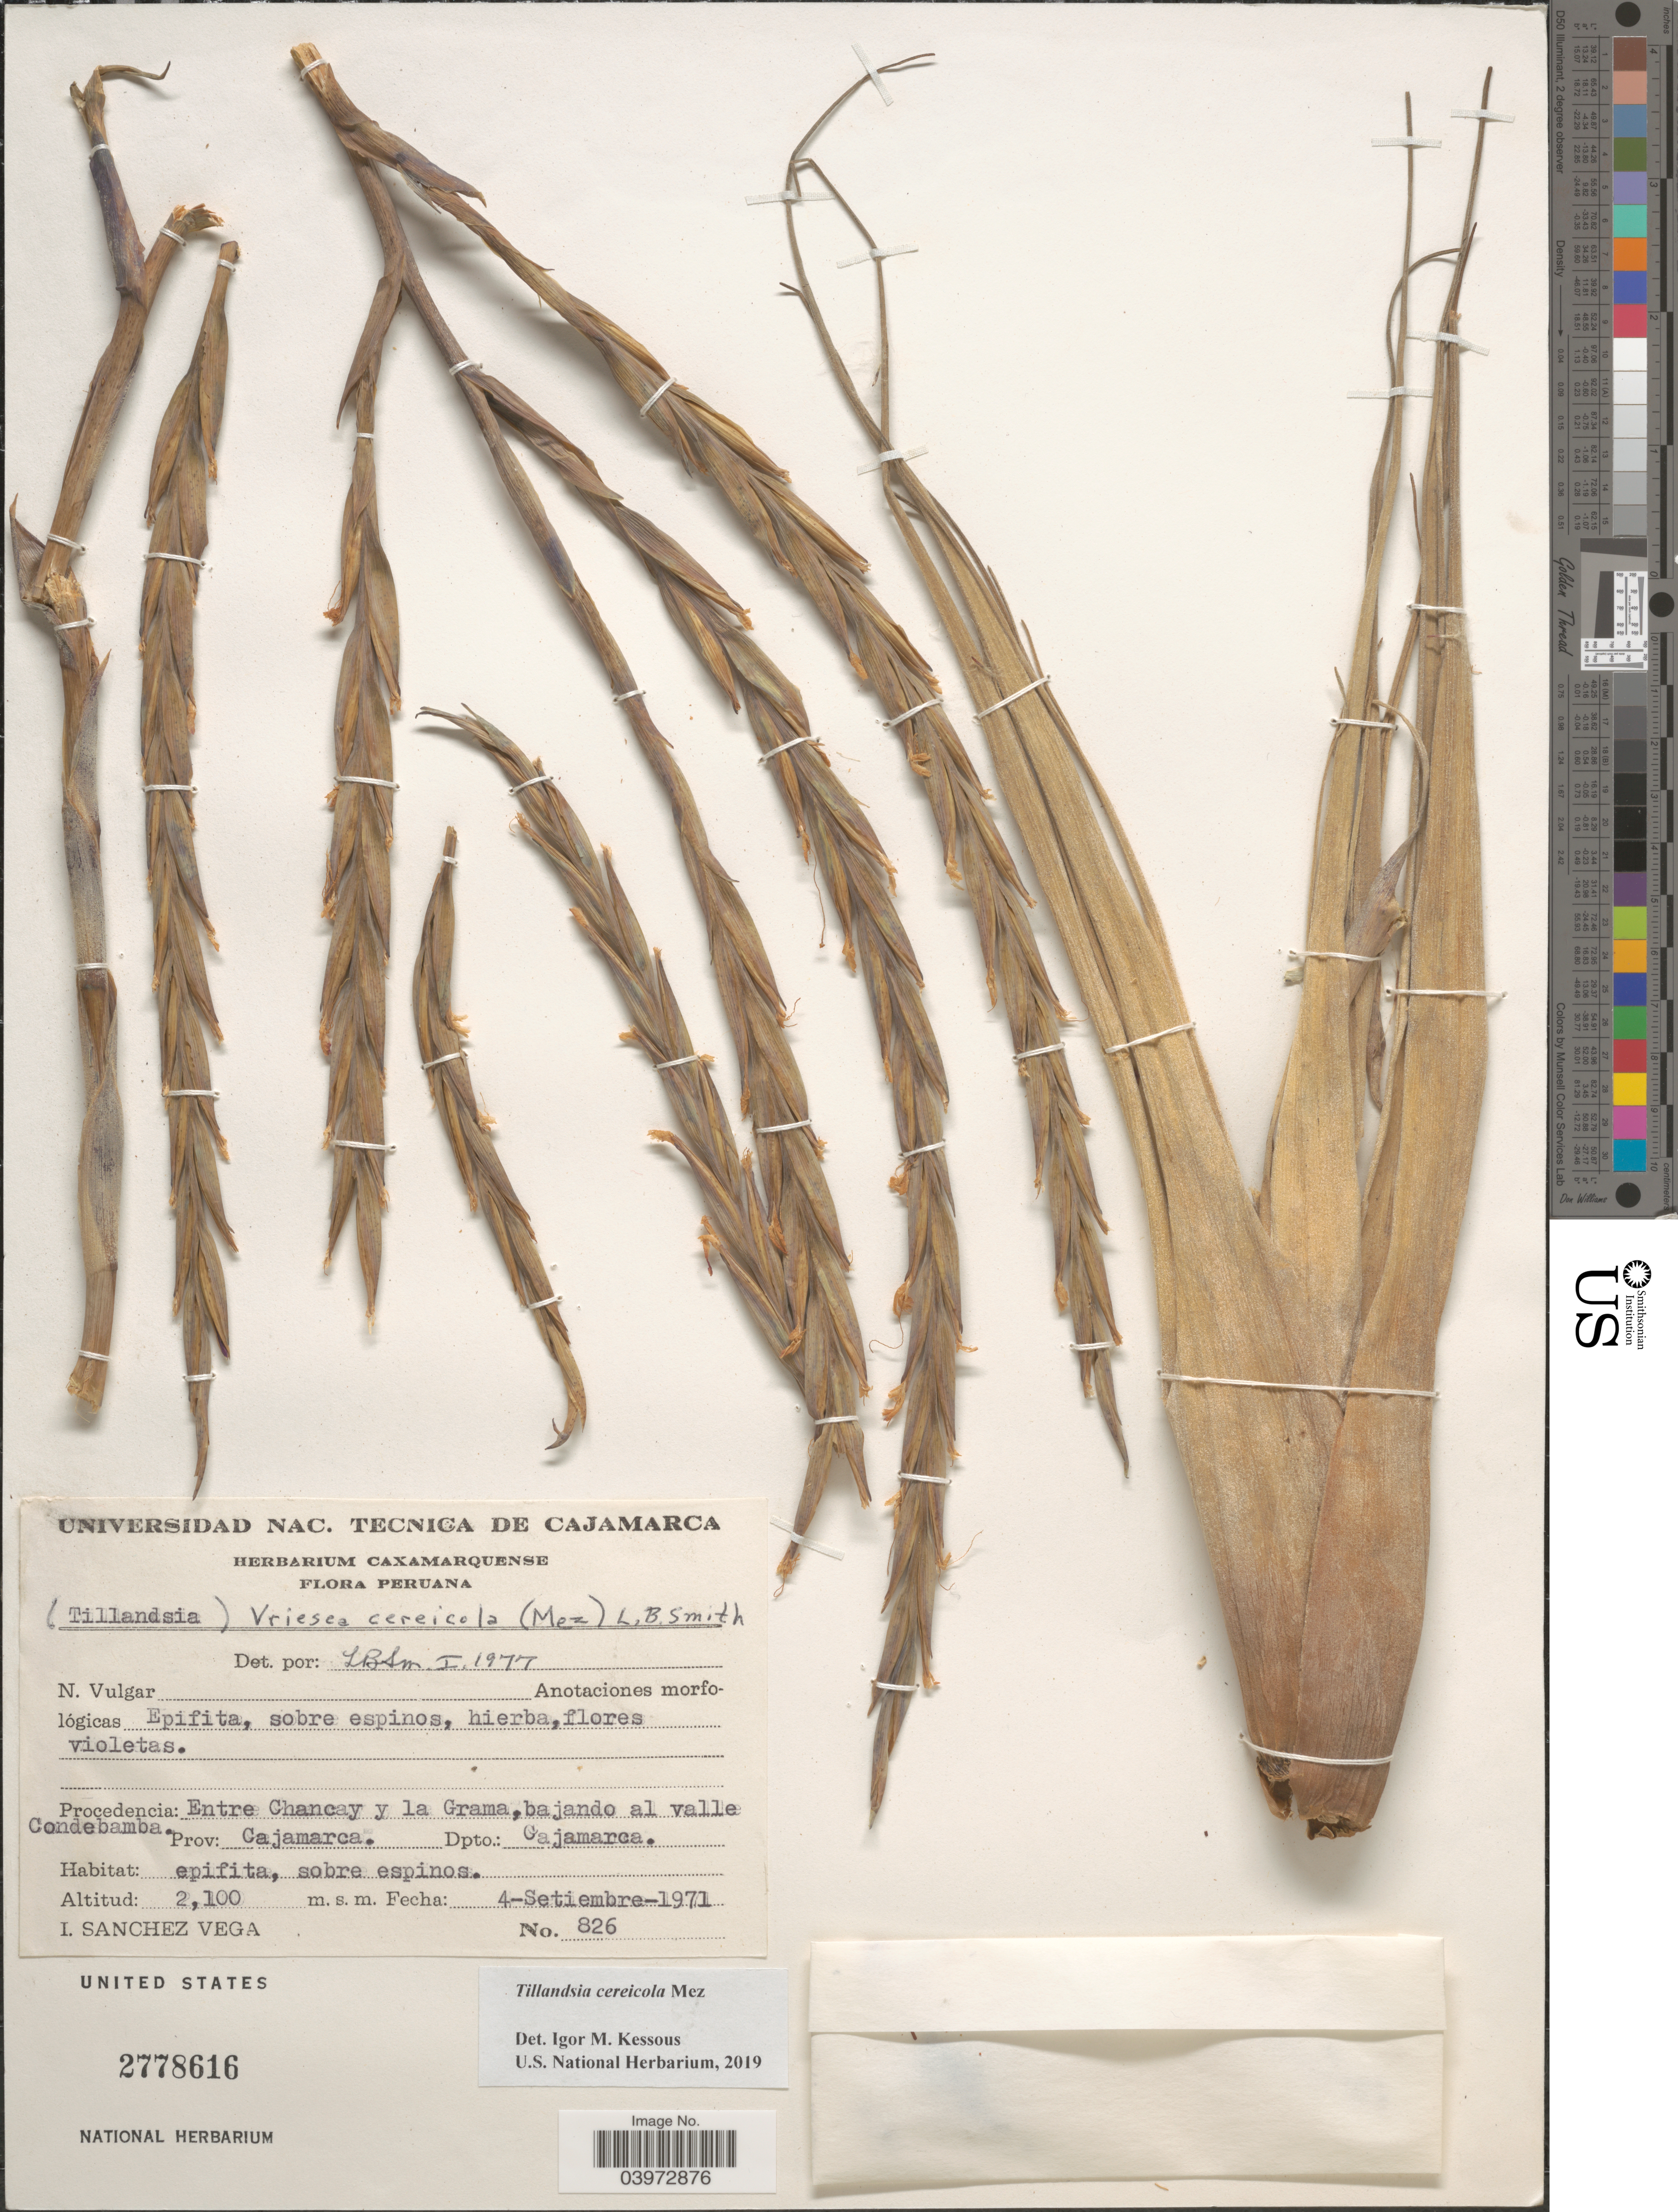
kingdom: Plantae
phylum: Tracheophyta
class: Liliopsida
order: Poales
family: Bromeliaceae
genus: Tillandsia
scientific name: Tillandsia cereicola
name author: Mez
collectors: I. Sánchez Vega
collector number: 826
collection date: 1971-09-04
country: Peru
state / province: Cajamarca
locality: Entre Chancay y la Grama, bajando al valle Condebamba. Dpto.: Cajamarca.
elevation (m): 2100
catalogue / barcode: US 2778616